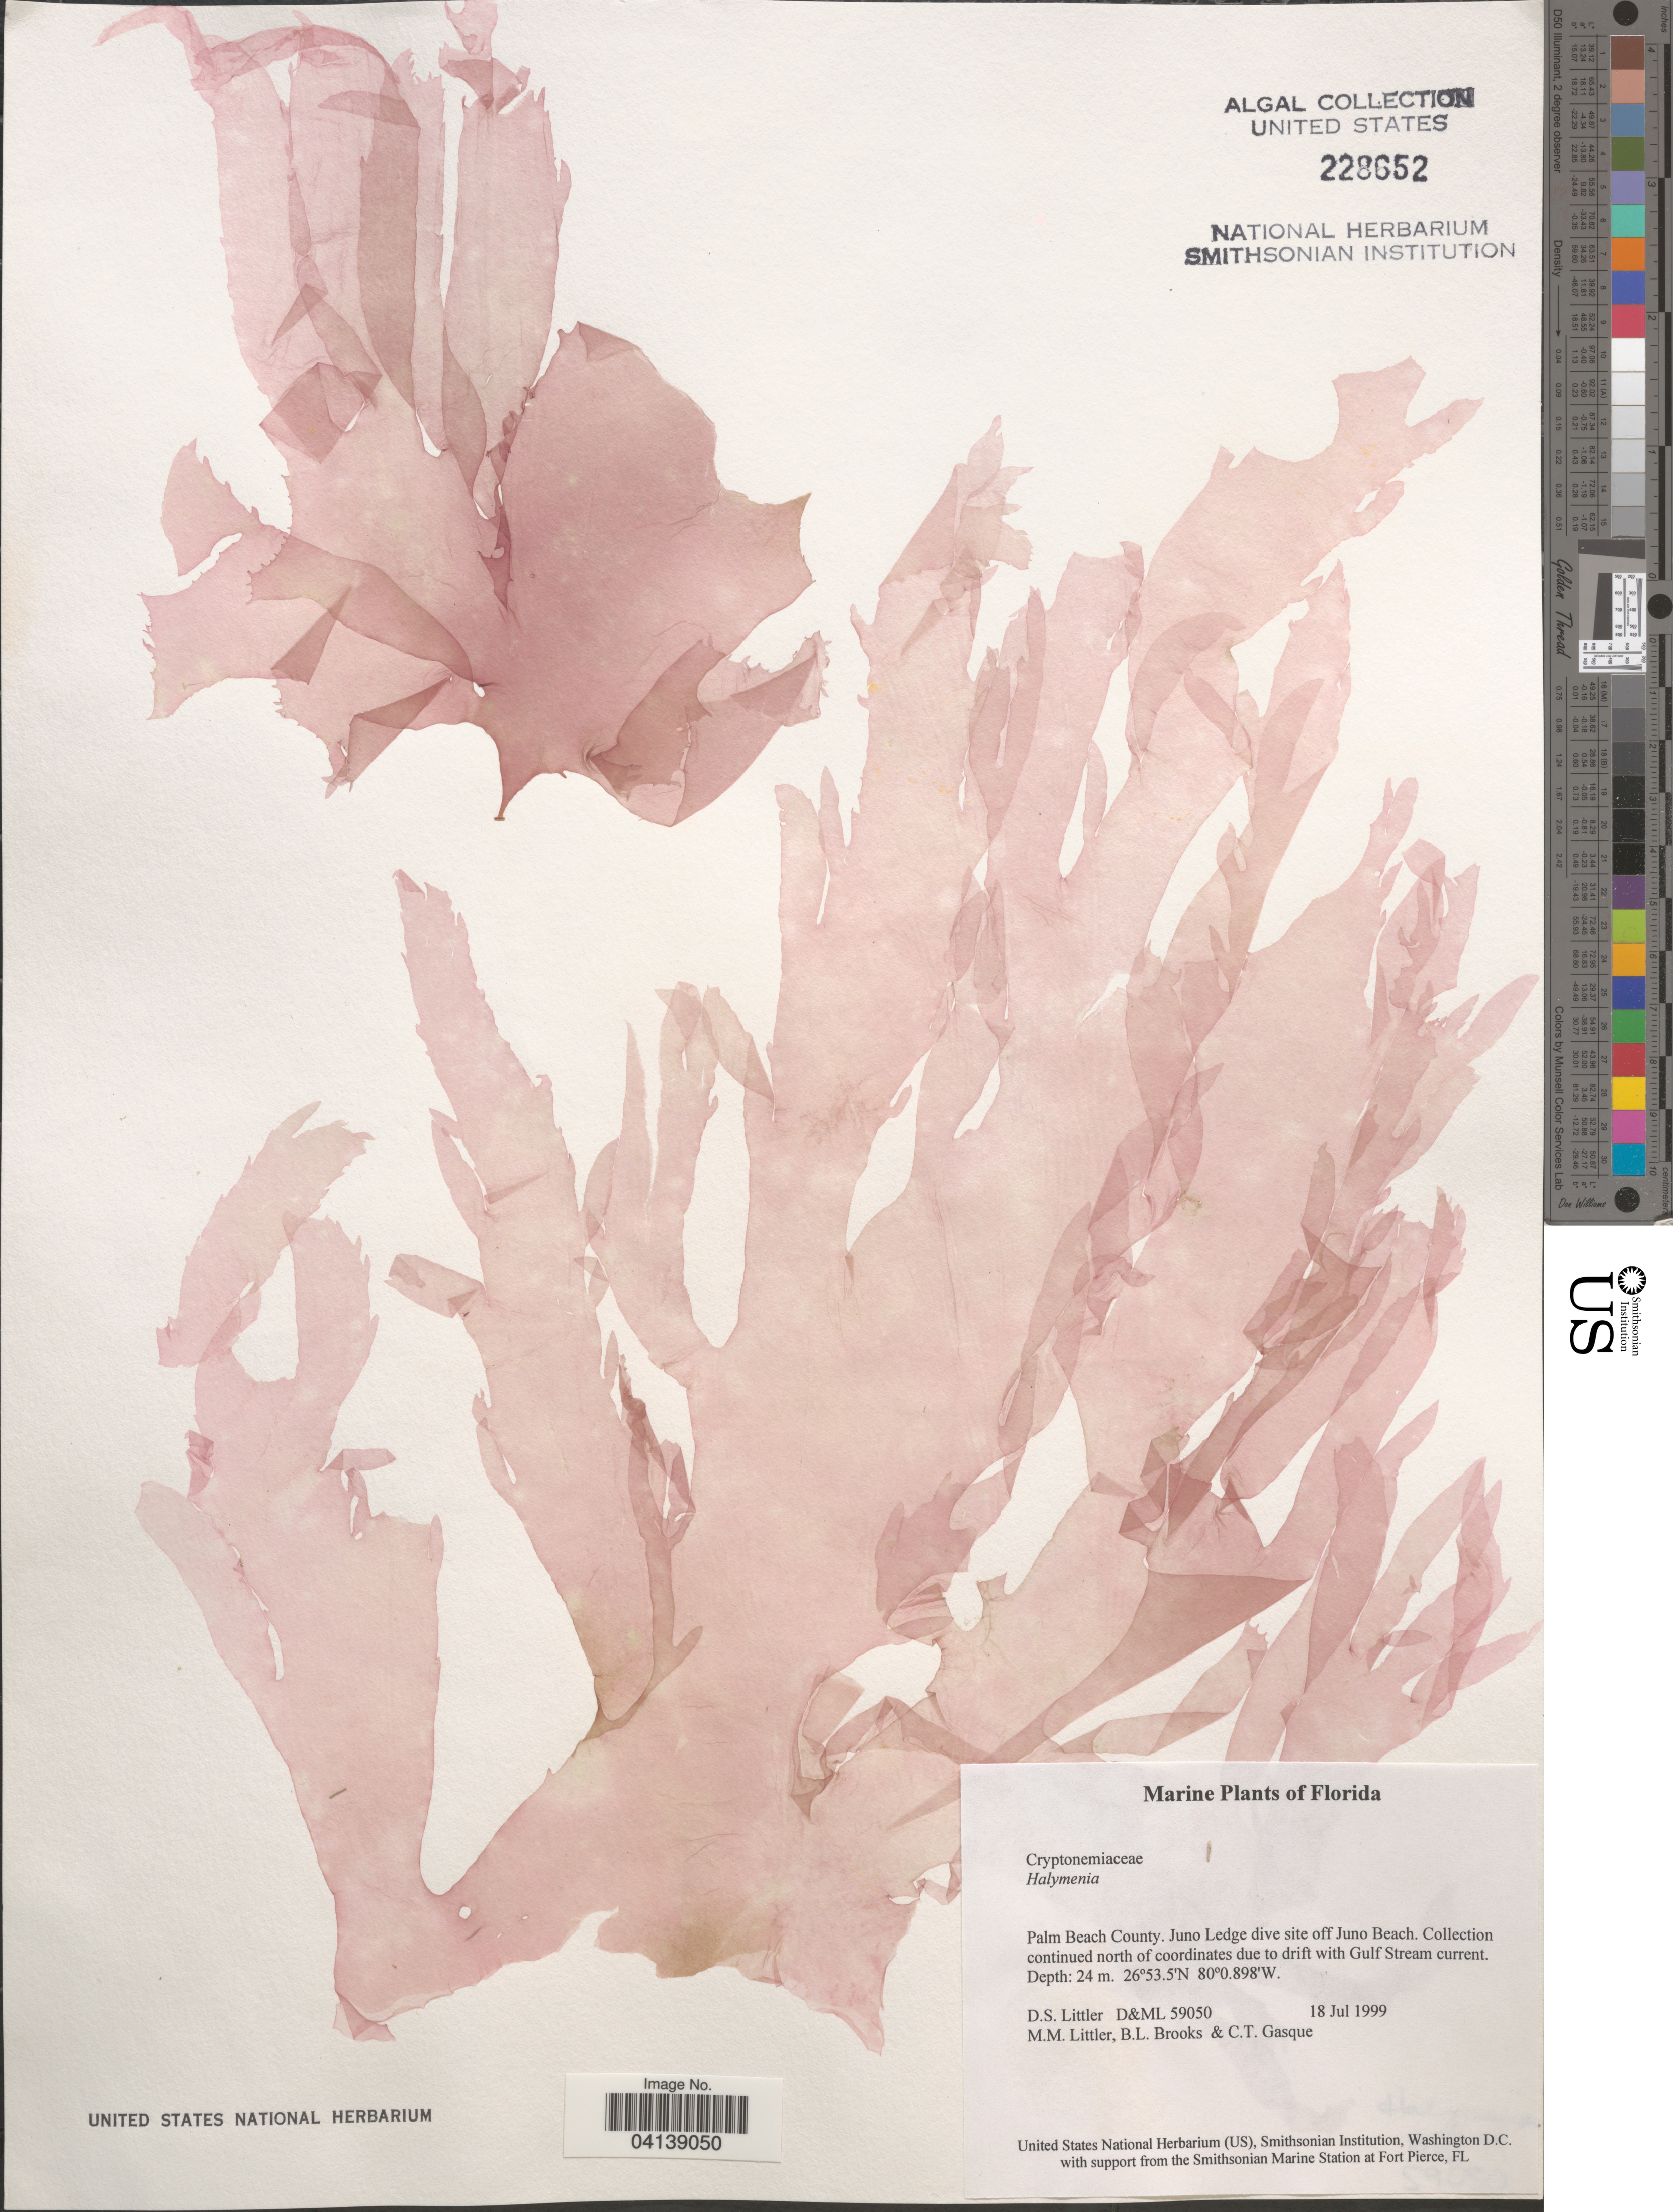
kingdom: Plantae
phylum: Rhodophyta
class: Florideophyceae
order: Halymeniales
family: Halymeniaceae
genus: Halymenia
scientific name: Halymenia sp.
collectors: D. S. Littler, B. Brooks & C. Gasque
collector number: D&ML 59050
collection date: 1999-07-18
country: United States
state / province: Florida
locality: Palm Beach County. Juno ledge dive site off Juno Beach. North of coordinates due to drift with Gulf Stream current.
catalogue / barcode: US 228652